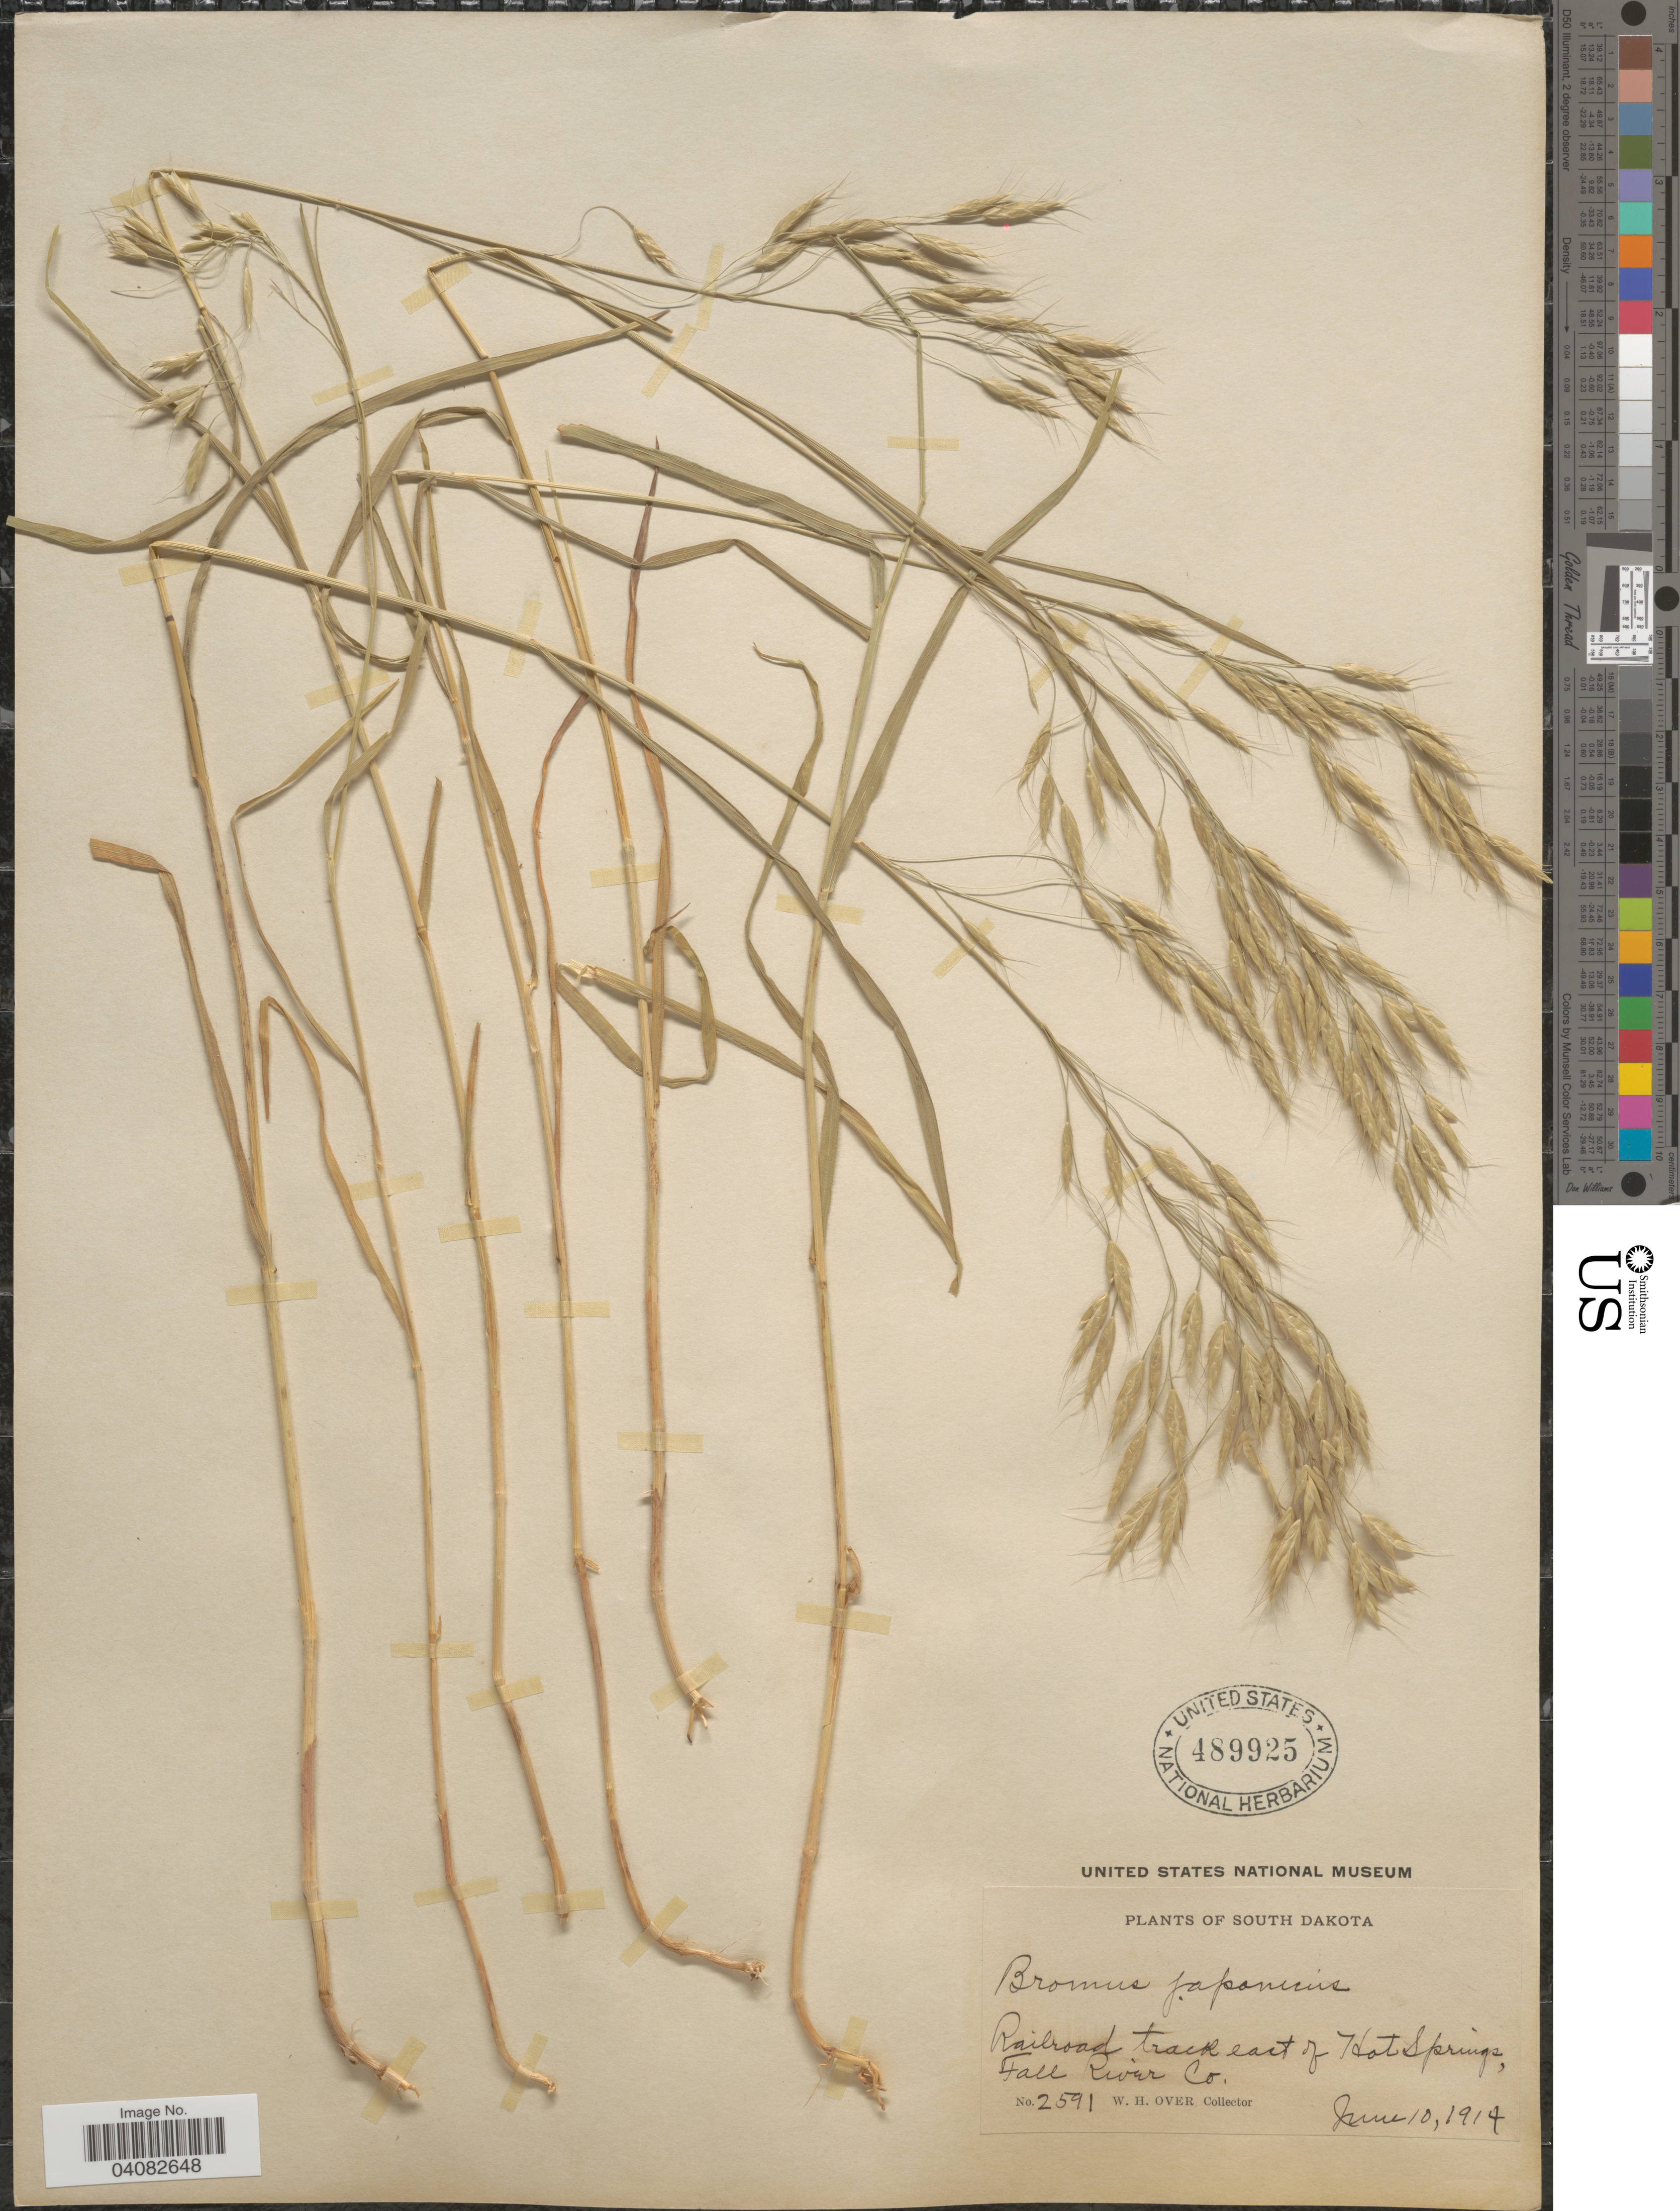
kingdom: Plantae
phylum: Tracheophyta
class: Liliopsida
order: Poales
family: Poaceae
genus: Bromus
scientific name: Bromus japonicus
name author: Houtt.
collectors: W. Over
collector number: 2591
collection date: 1914-06-10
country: United States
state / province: South Dakota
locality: Railroad track east of Hot Springs, Fall River Co.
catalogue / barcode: US 489925